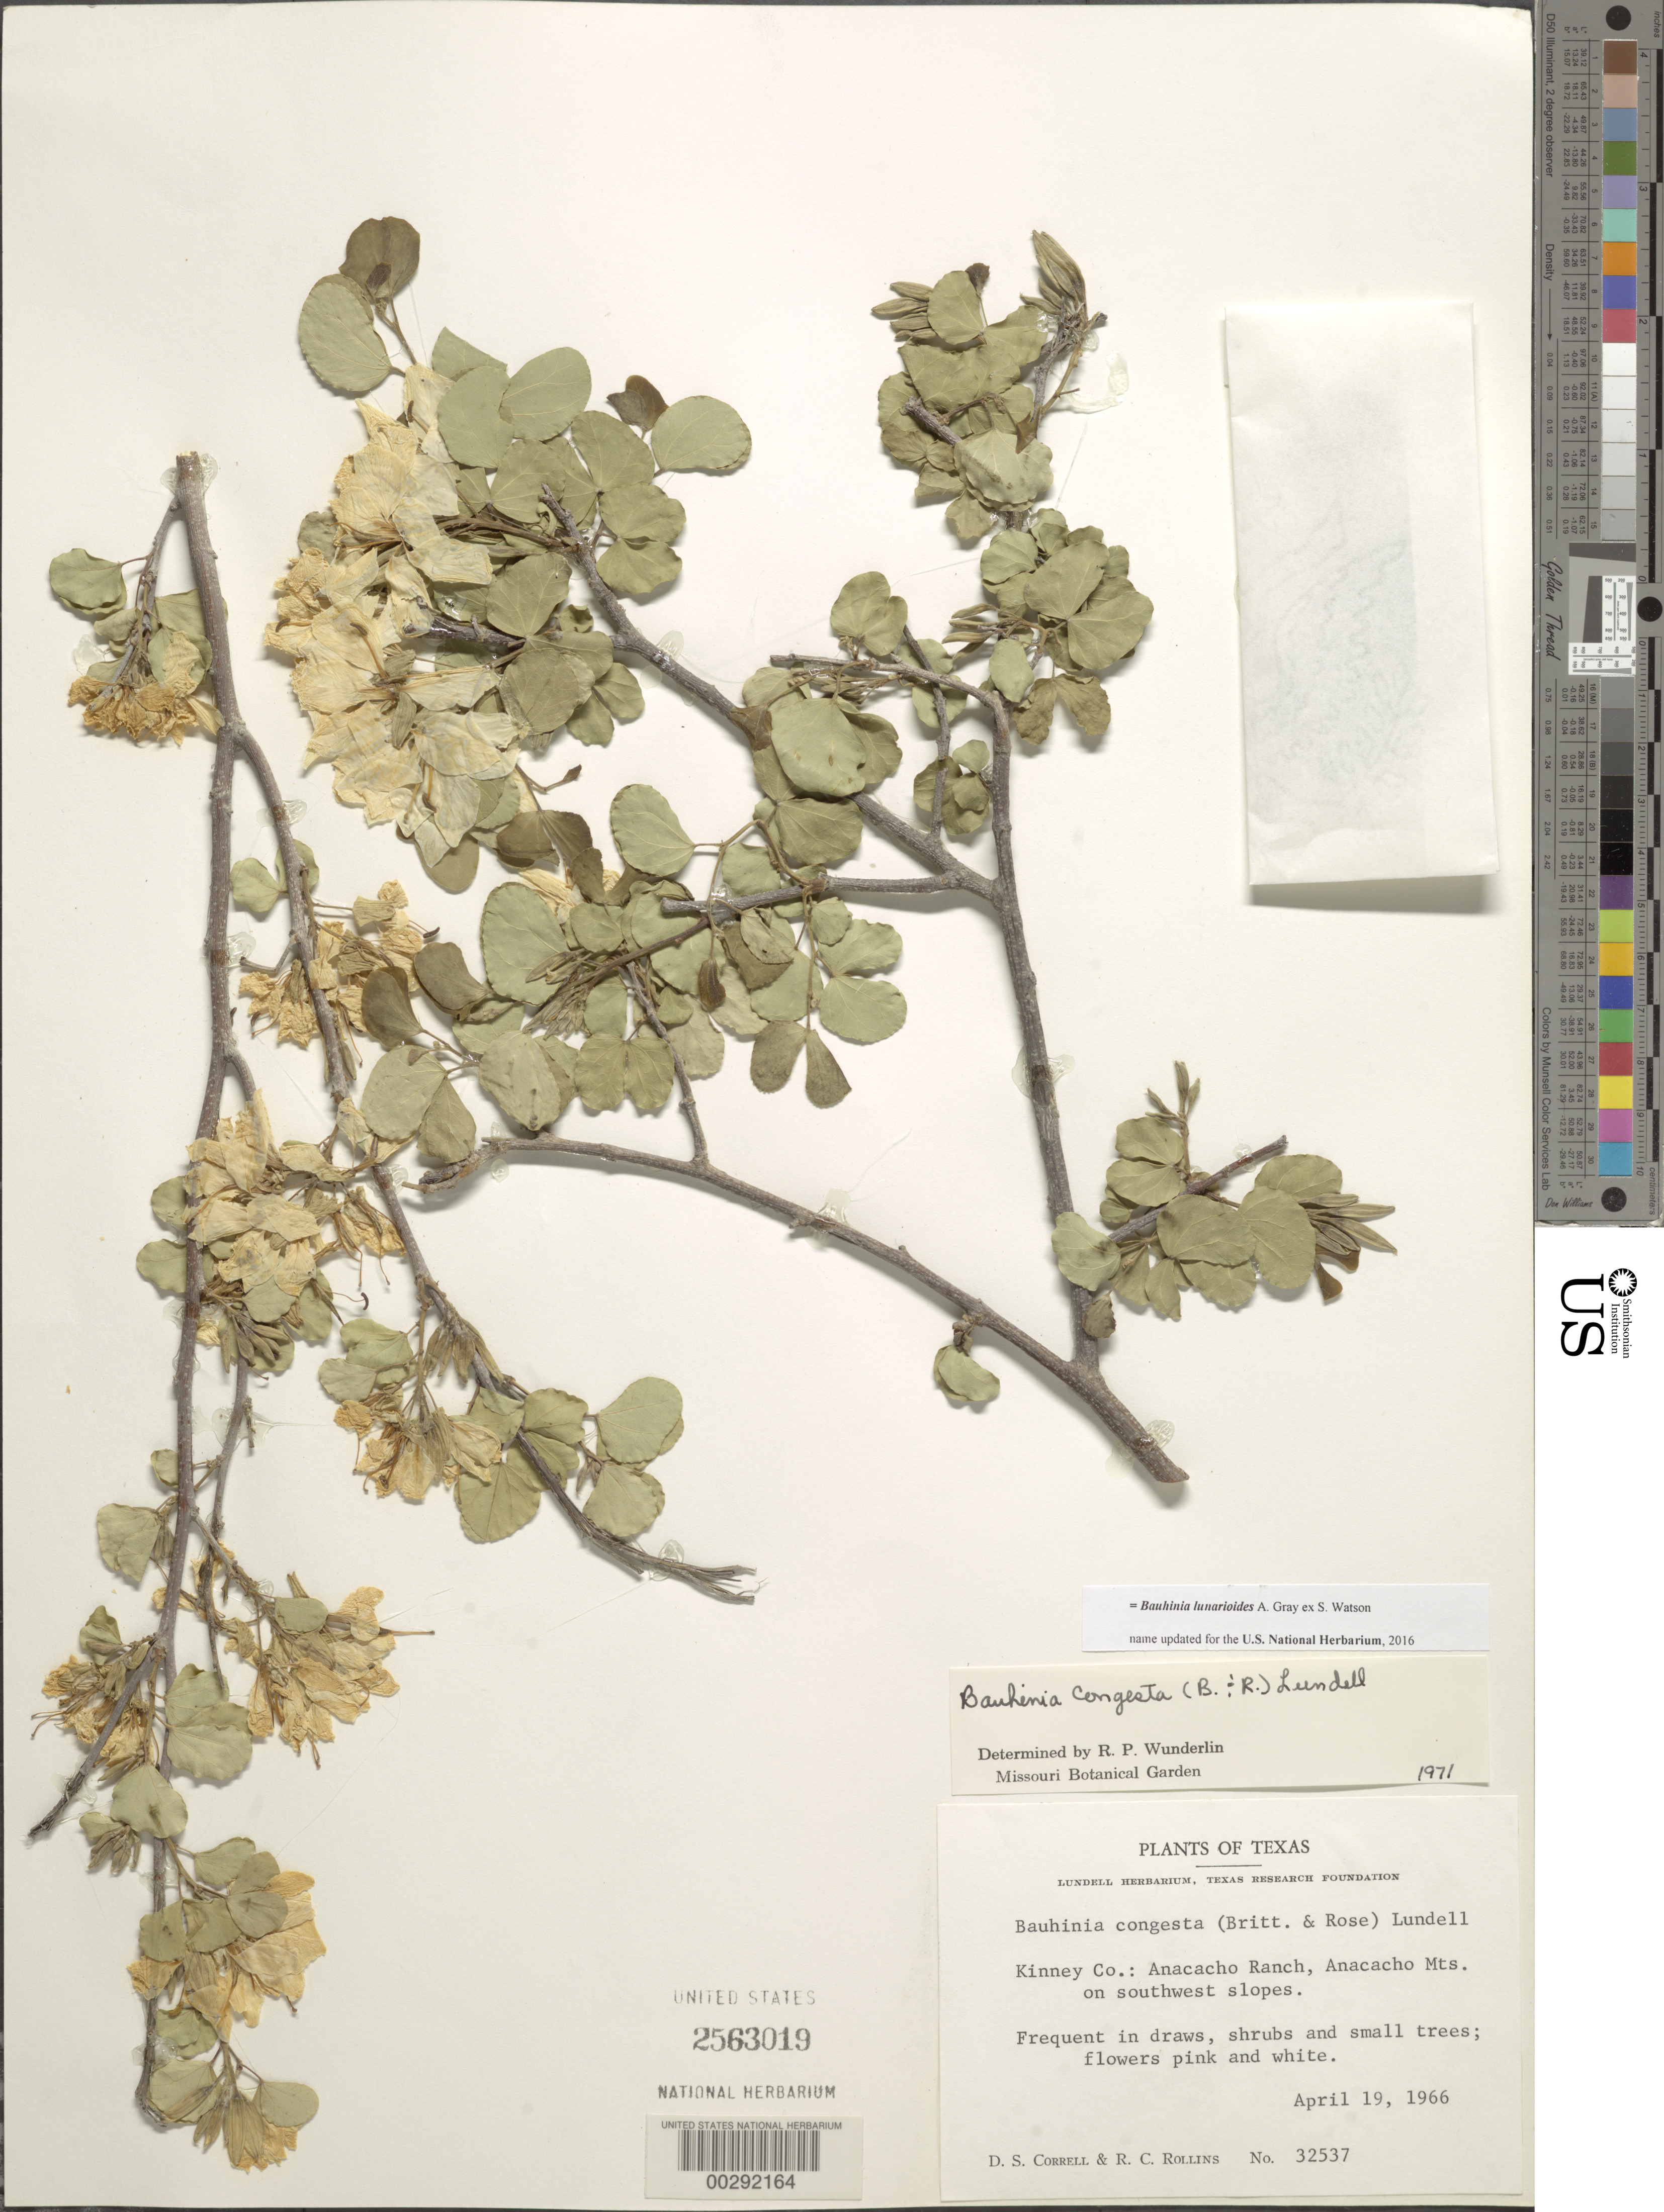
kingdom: Plantae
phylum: Tracheophyta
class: Magnoliopsida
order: Fabales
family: Fabaceae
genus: Bauhinia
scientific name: Bauhinia lunarioides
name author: A. Gray ex S. Watson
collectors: D. S. Correll & R. C. Rollins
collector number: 32537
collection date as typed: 19 Apr 1966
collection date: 1966-04-19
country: United States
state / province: Texas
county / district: Kinney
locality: Anacacho ranch, anacacho mts. on sw slopes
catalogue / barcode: US 2563019